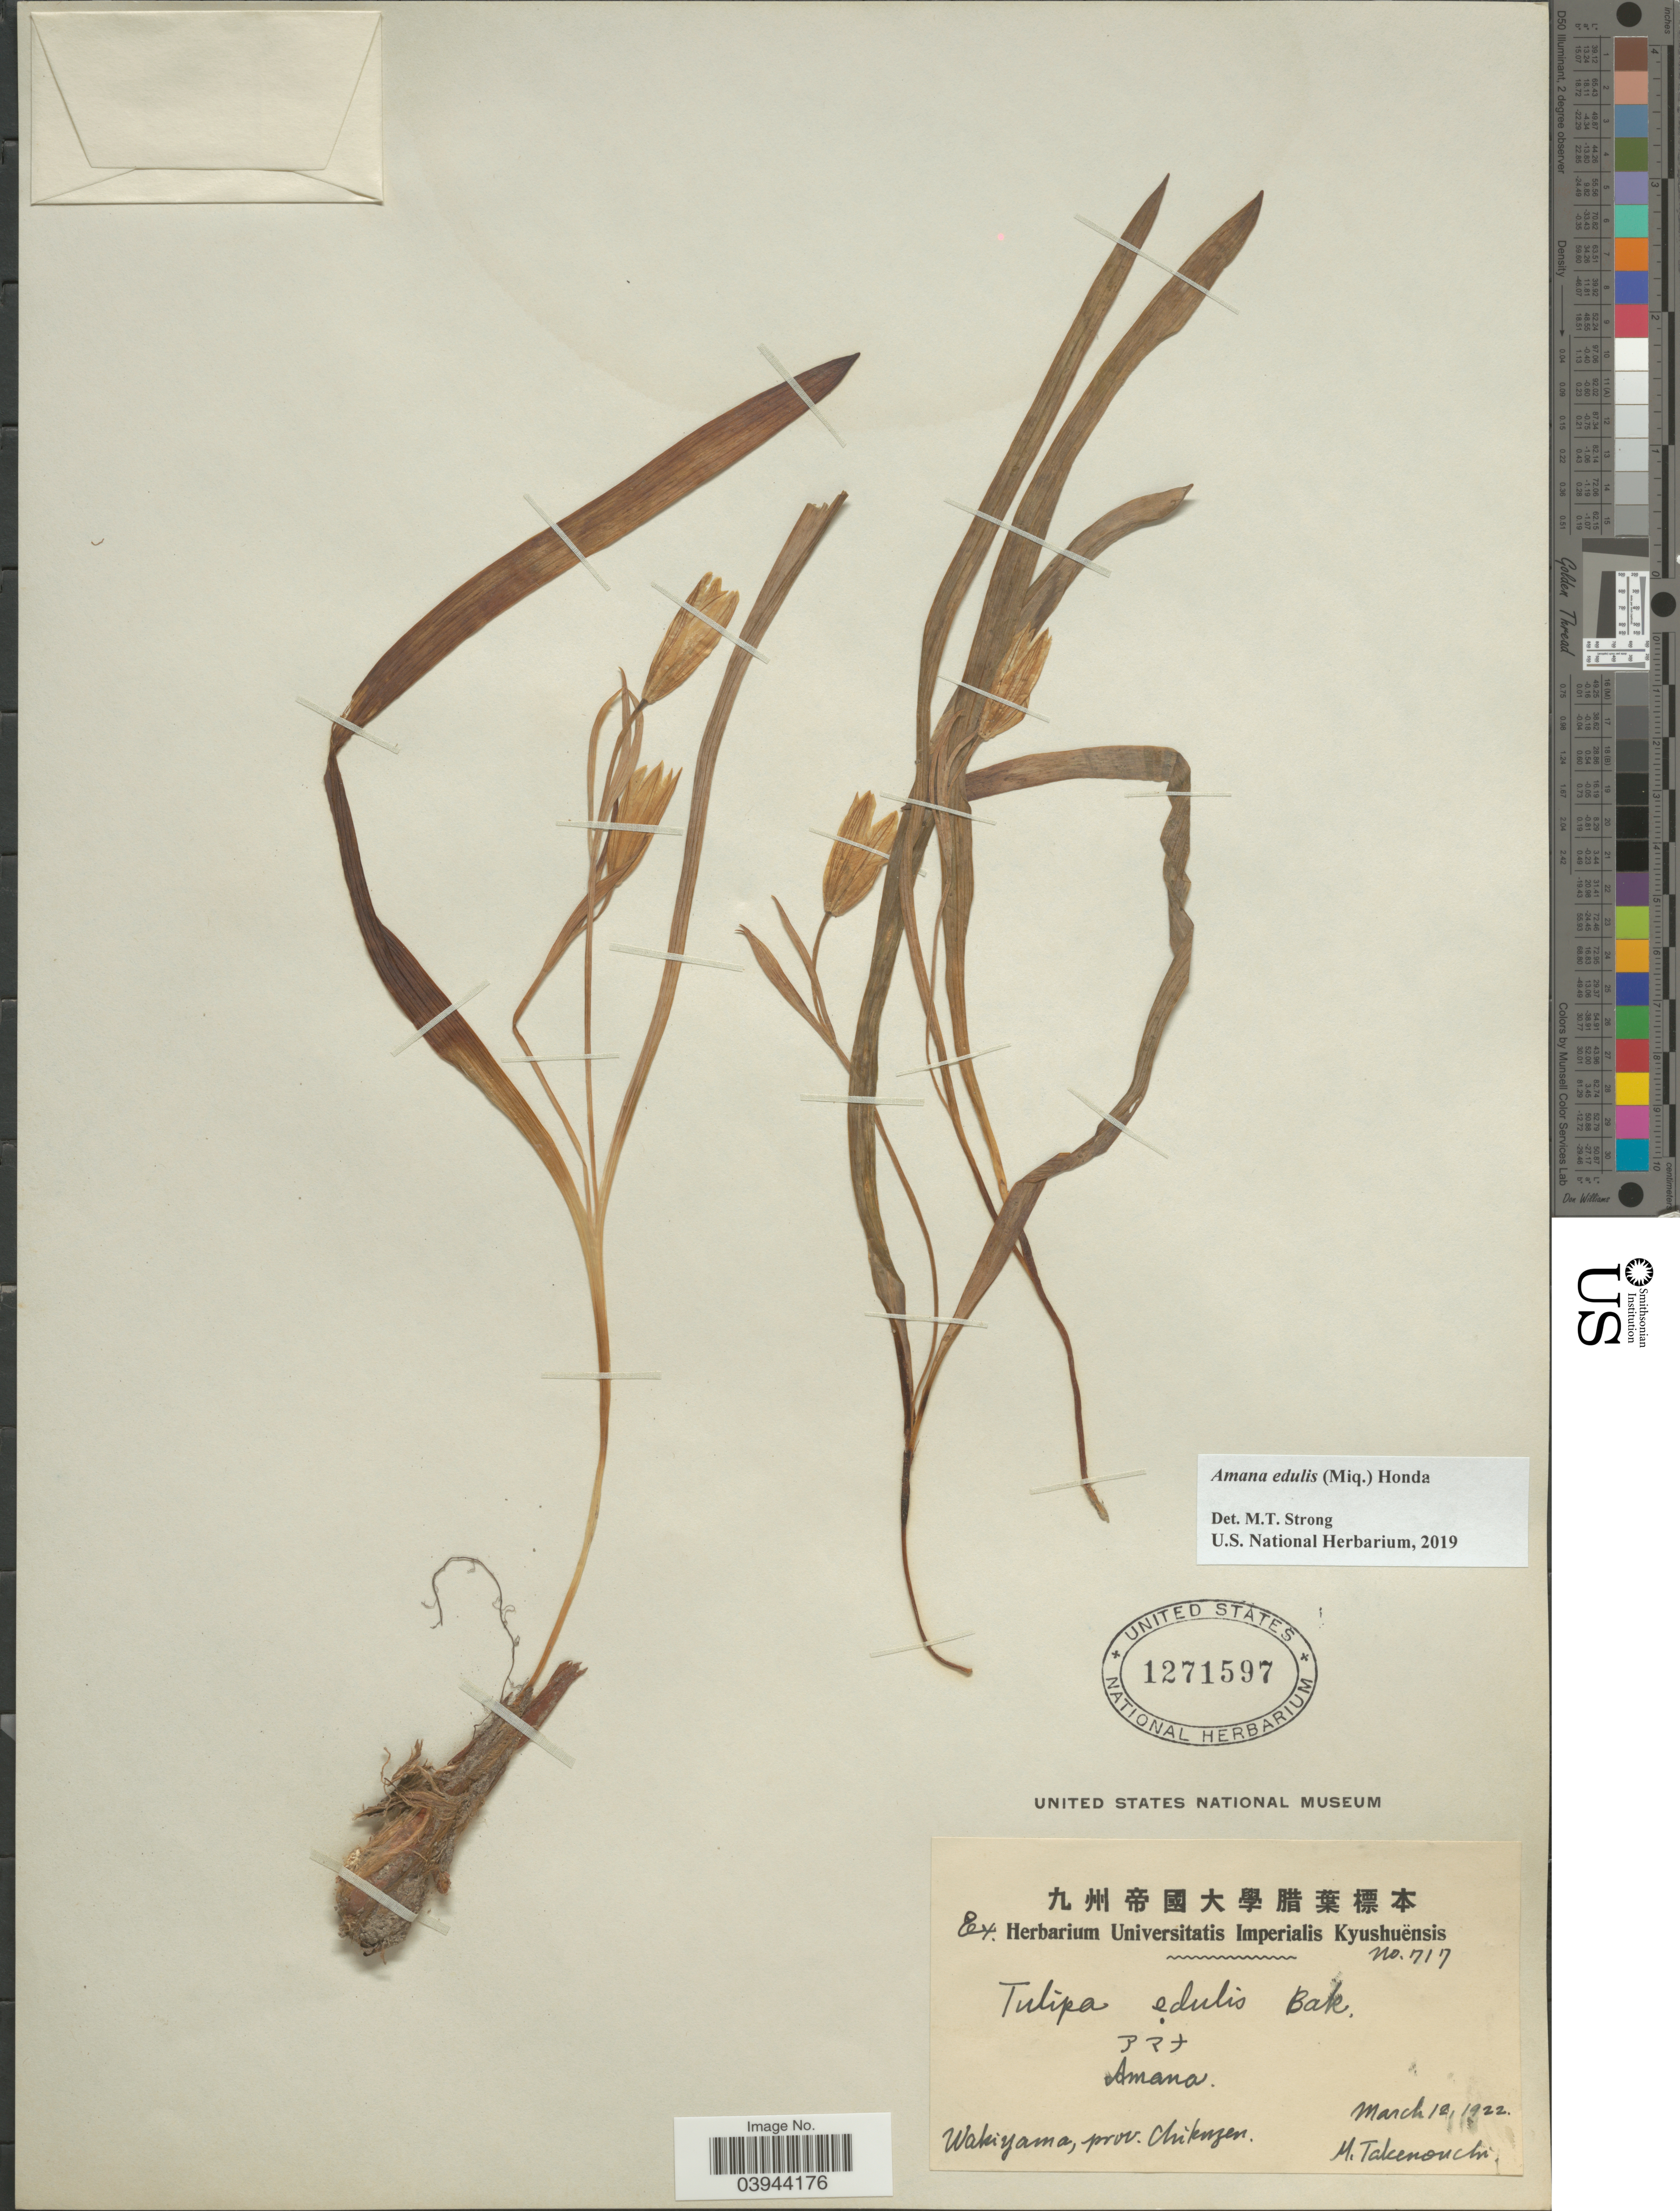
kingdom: Plantae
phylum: Tracheophyta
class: Liliopsida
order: Liliales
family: Liliaceae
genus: Amana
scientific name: Amana edulis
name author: (Miq.) Honda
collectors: M. Takenonchi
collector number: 717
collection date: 1922-03-12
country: Japan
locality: Wakiyama, prov. Chikuzen.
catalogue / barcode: US 1271597